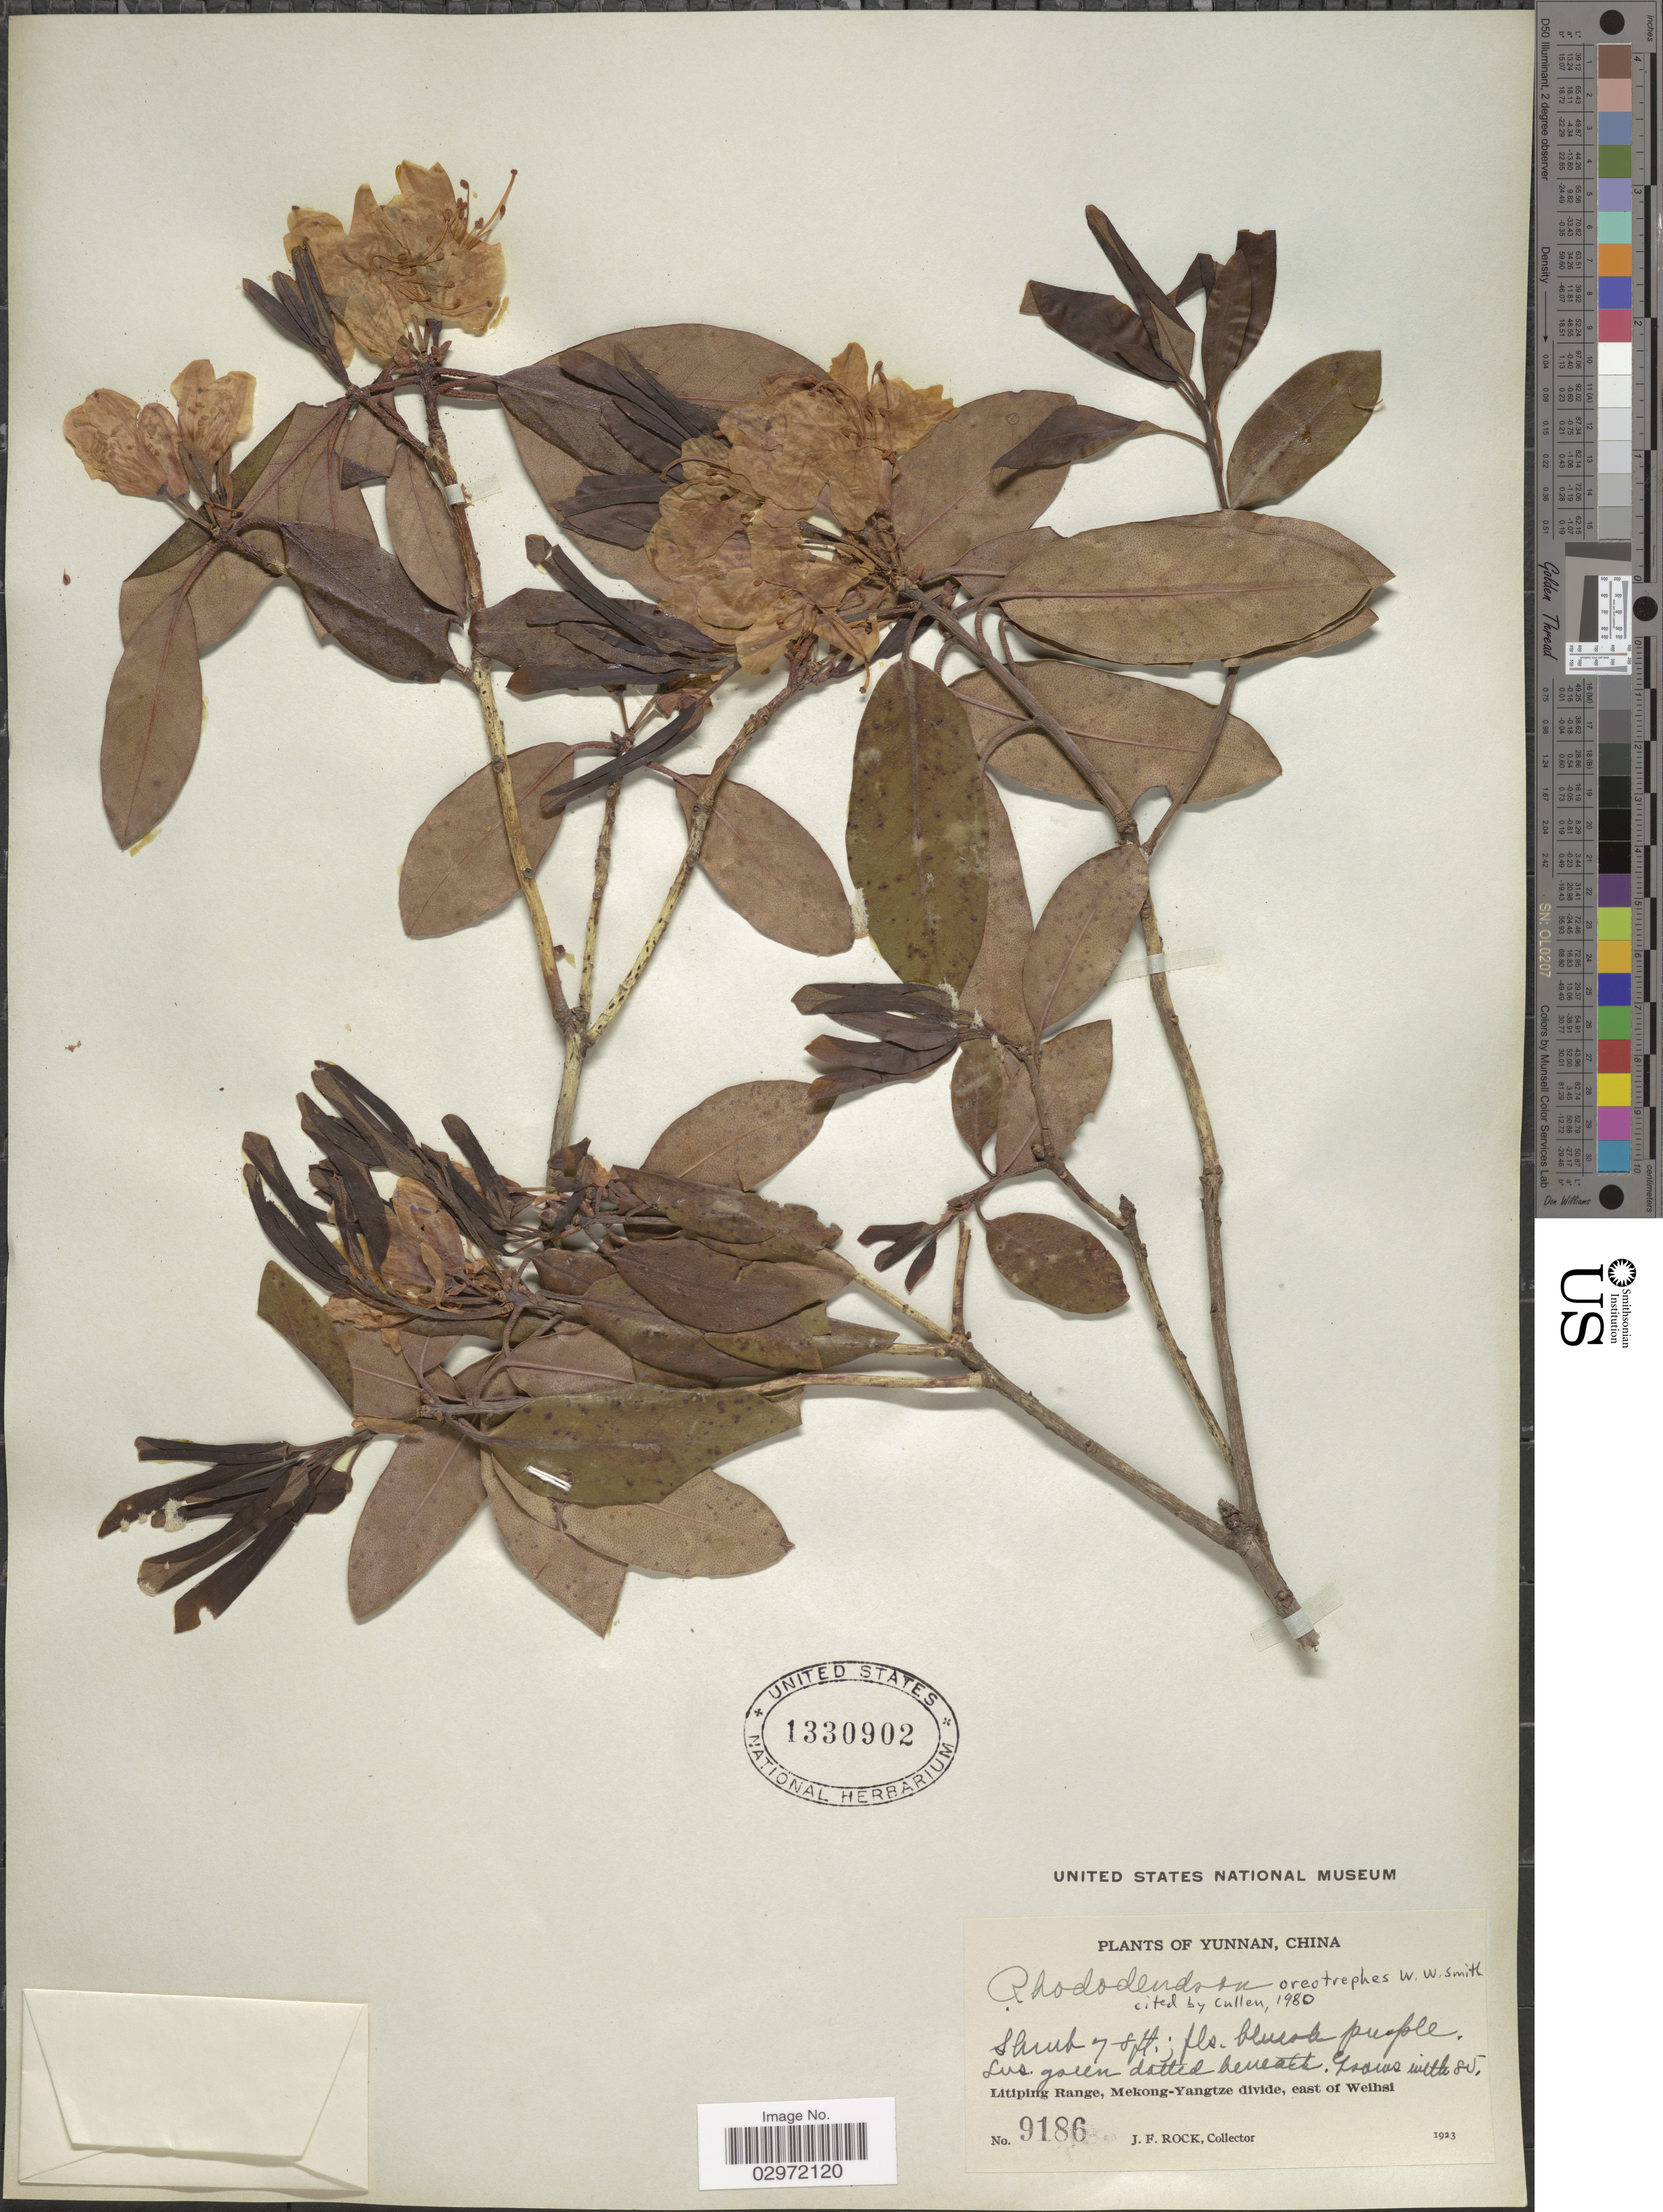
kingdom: Plantae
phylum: Tracheophyta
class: Magnoliopsida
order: Ericales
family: Ericaceae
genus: Rhododendron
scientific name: Rhododendron oreotrephes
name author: W.W. Sm.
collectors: J. Rock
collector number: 9186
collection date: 1923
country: China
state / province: Yunnan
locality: Litiping Range, Mekong-Yangtze divide, east of Weihsi.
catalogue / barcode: US 1330902